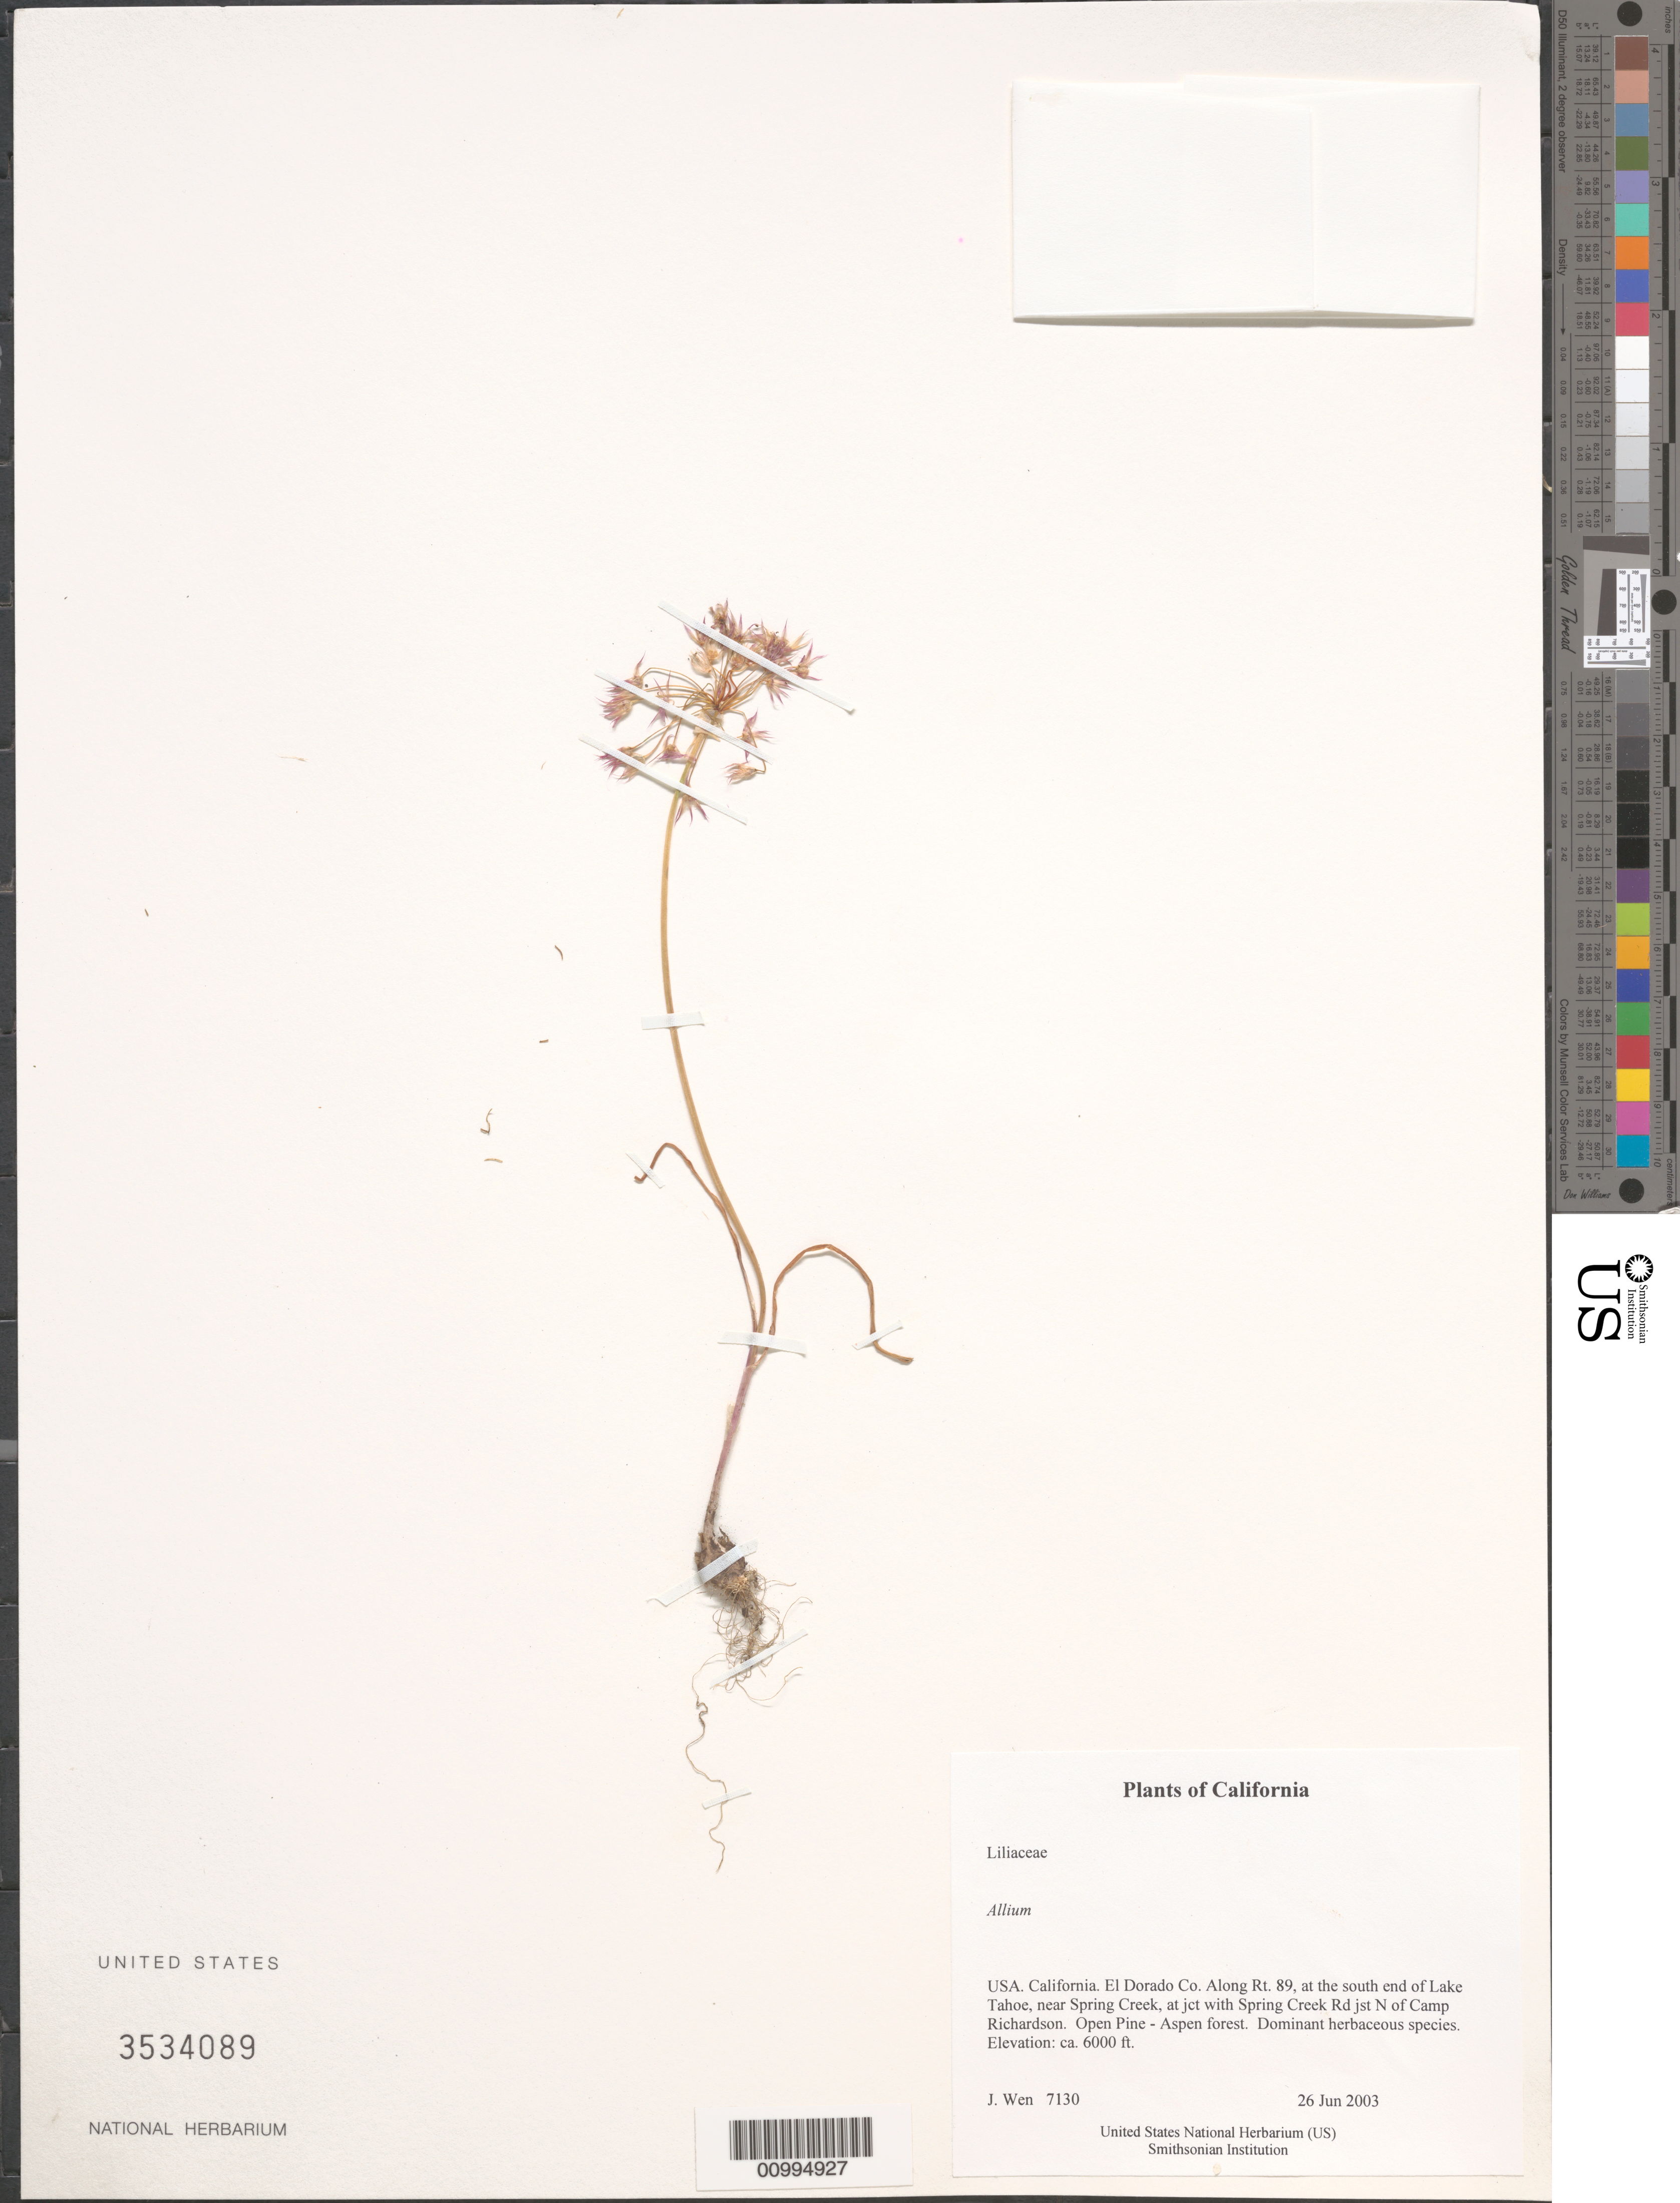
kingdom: Plantae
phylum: Tracheophyta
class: Liliopsida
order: Asparagales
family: Amaryllidaceae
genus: Allium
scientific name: Allium sp.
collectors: J. Wen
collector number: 7130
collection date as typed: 26 Jun 2003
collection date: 2003-06-26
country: United States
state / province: California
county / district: El Dorado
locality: Along Rt. 89, at the south end of Lake Tahoe, near Spring Creek, at jct with Spring Creek Rd jst N of Camp Richardson. Open Pine - Aspen forest. Dominant herbaceous species.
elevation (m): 1829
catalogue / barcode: US 3534089